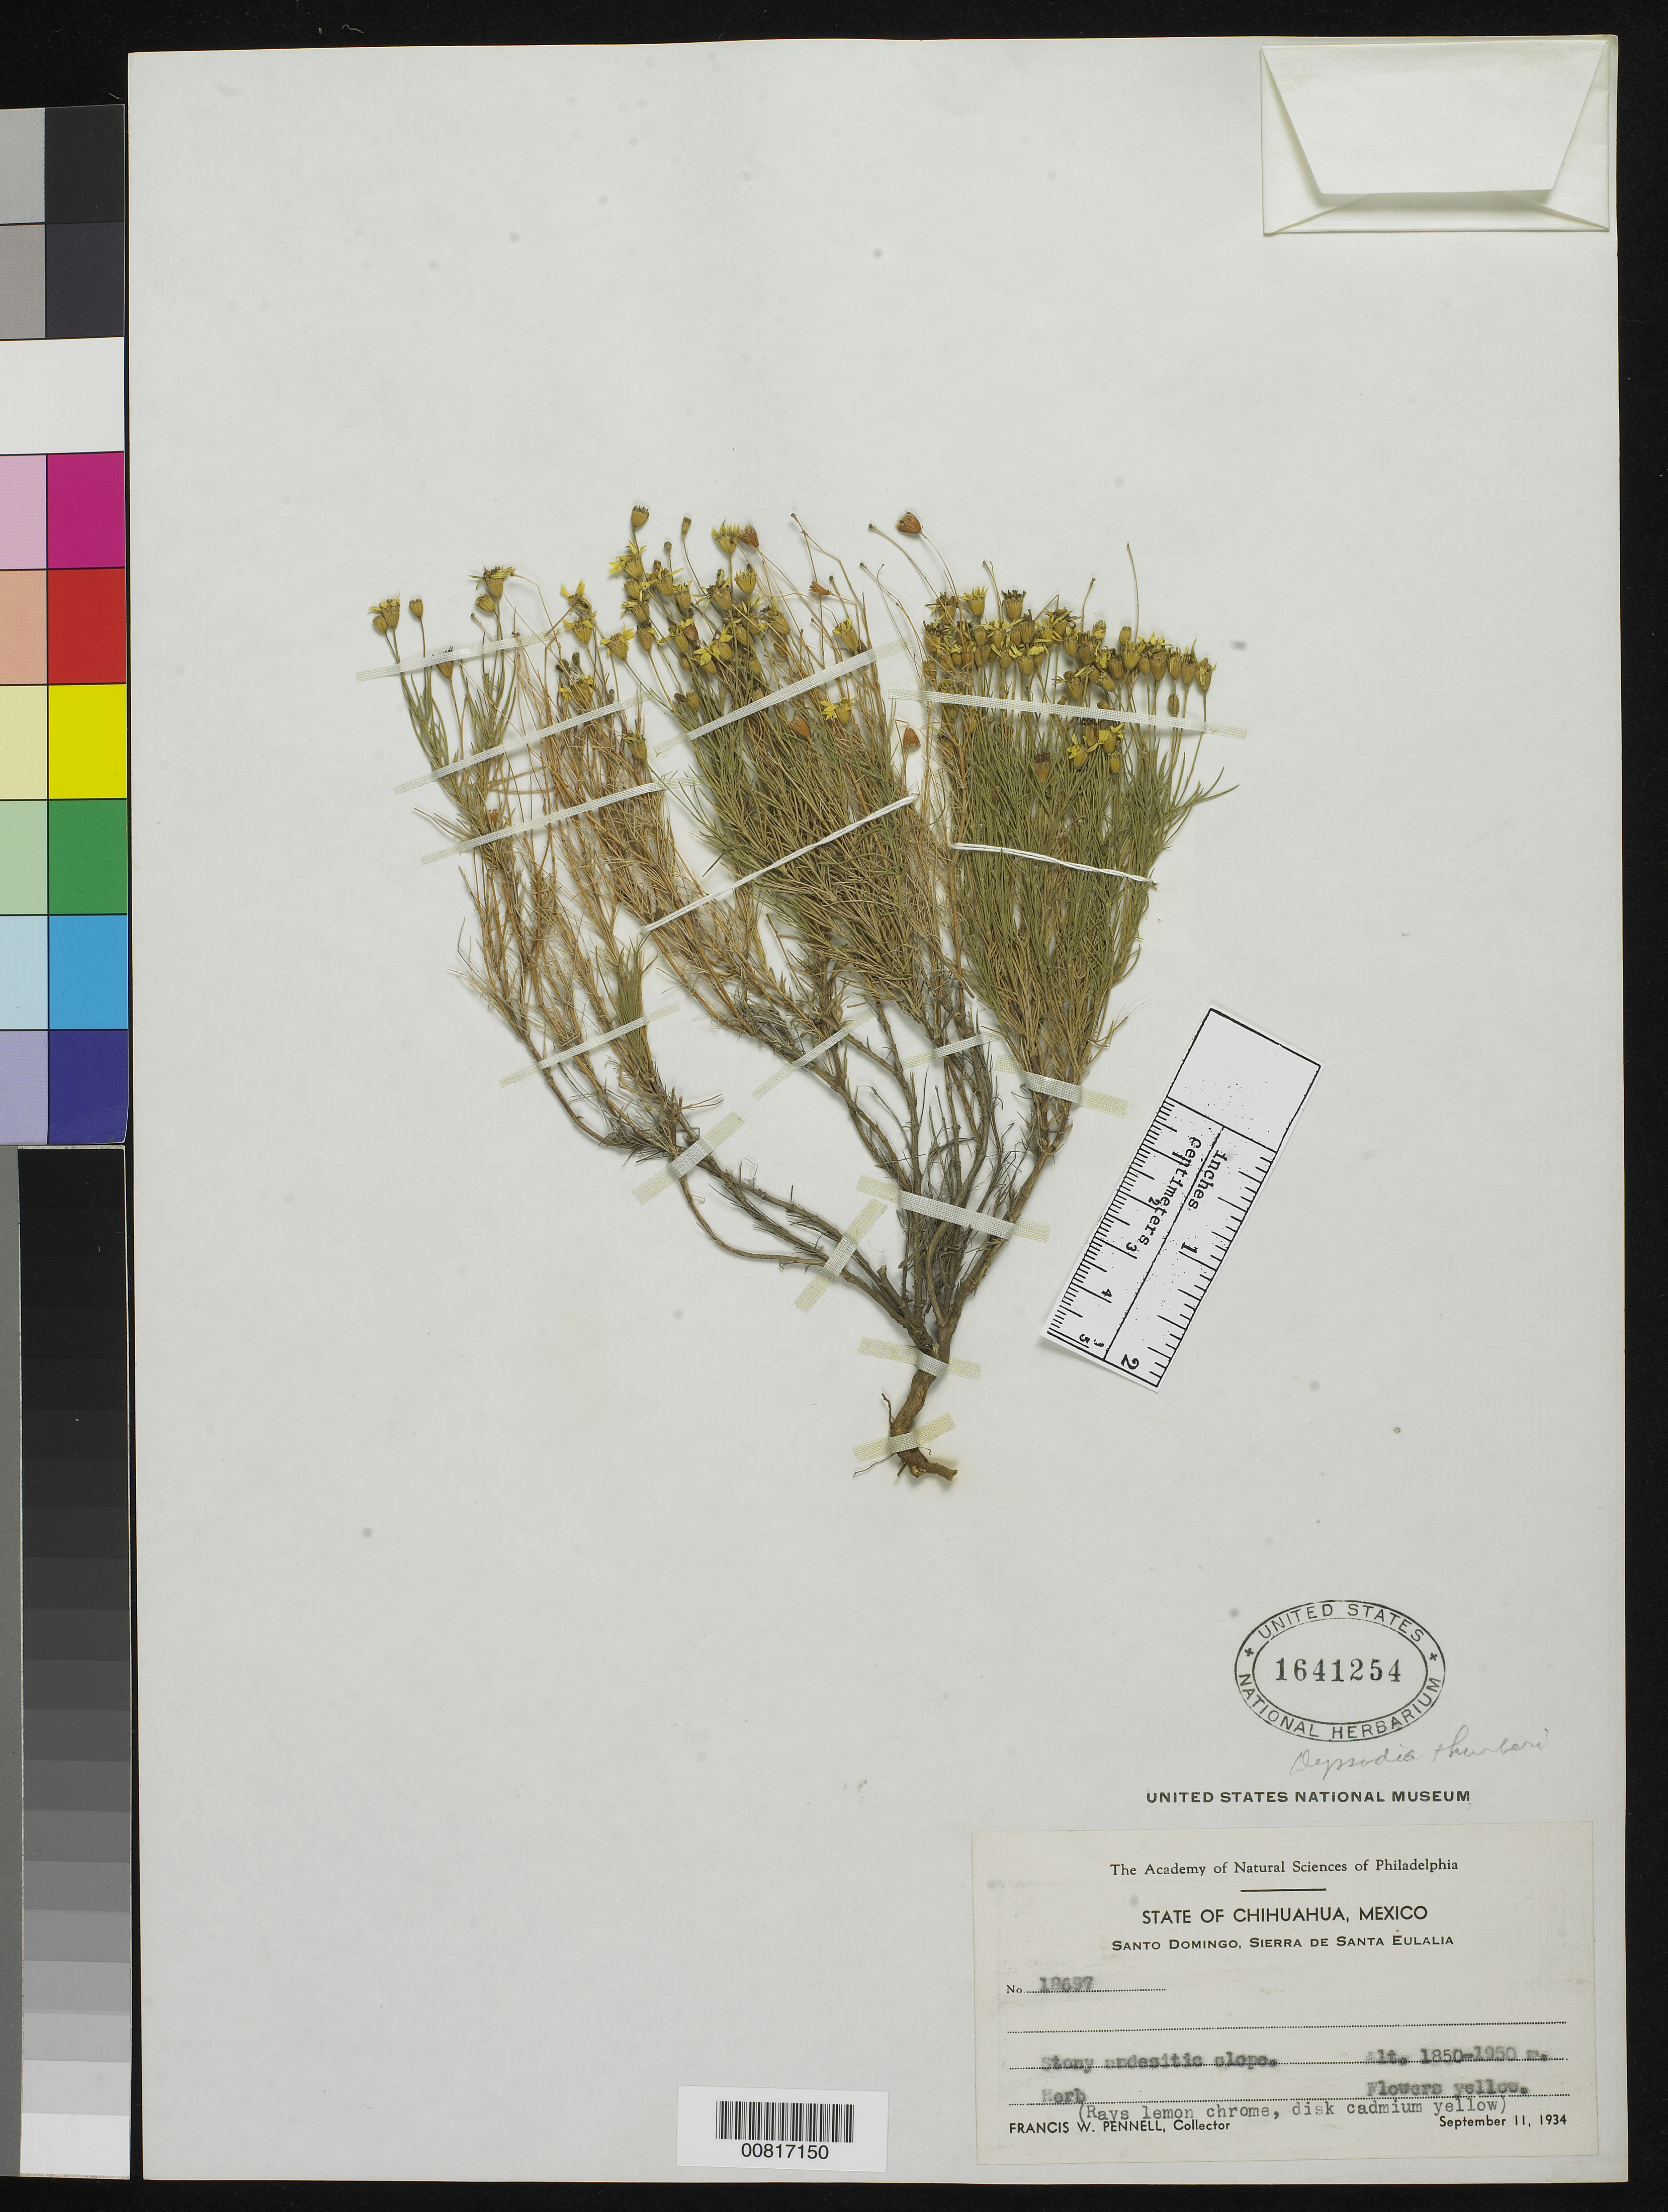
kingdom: Plantae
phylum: Tracheophyta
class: Magnoliopsida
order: Asterales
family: Asteraceae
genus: Dyssodia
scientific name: Dyssodia thurberi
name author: (A. Gray) A. Nelson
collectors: F. W. Pennell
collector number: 18697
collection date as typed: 11 Sep 1934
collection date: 1934-09-11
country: Mexico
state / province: Chihuahua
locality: Santo Domingo, Sierra de Santa Eulalia, Chihuahua.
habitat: Stony andesitic slope.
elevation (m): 1950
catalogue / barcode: US 1641254